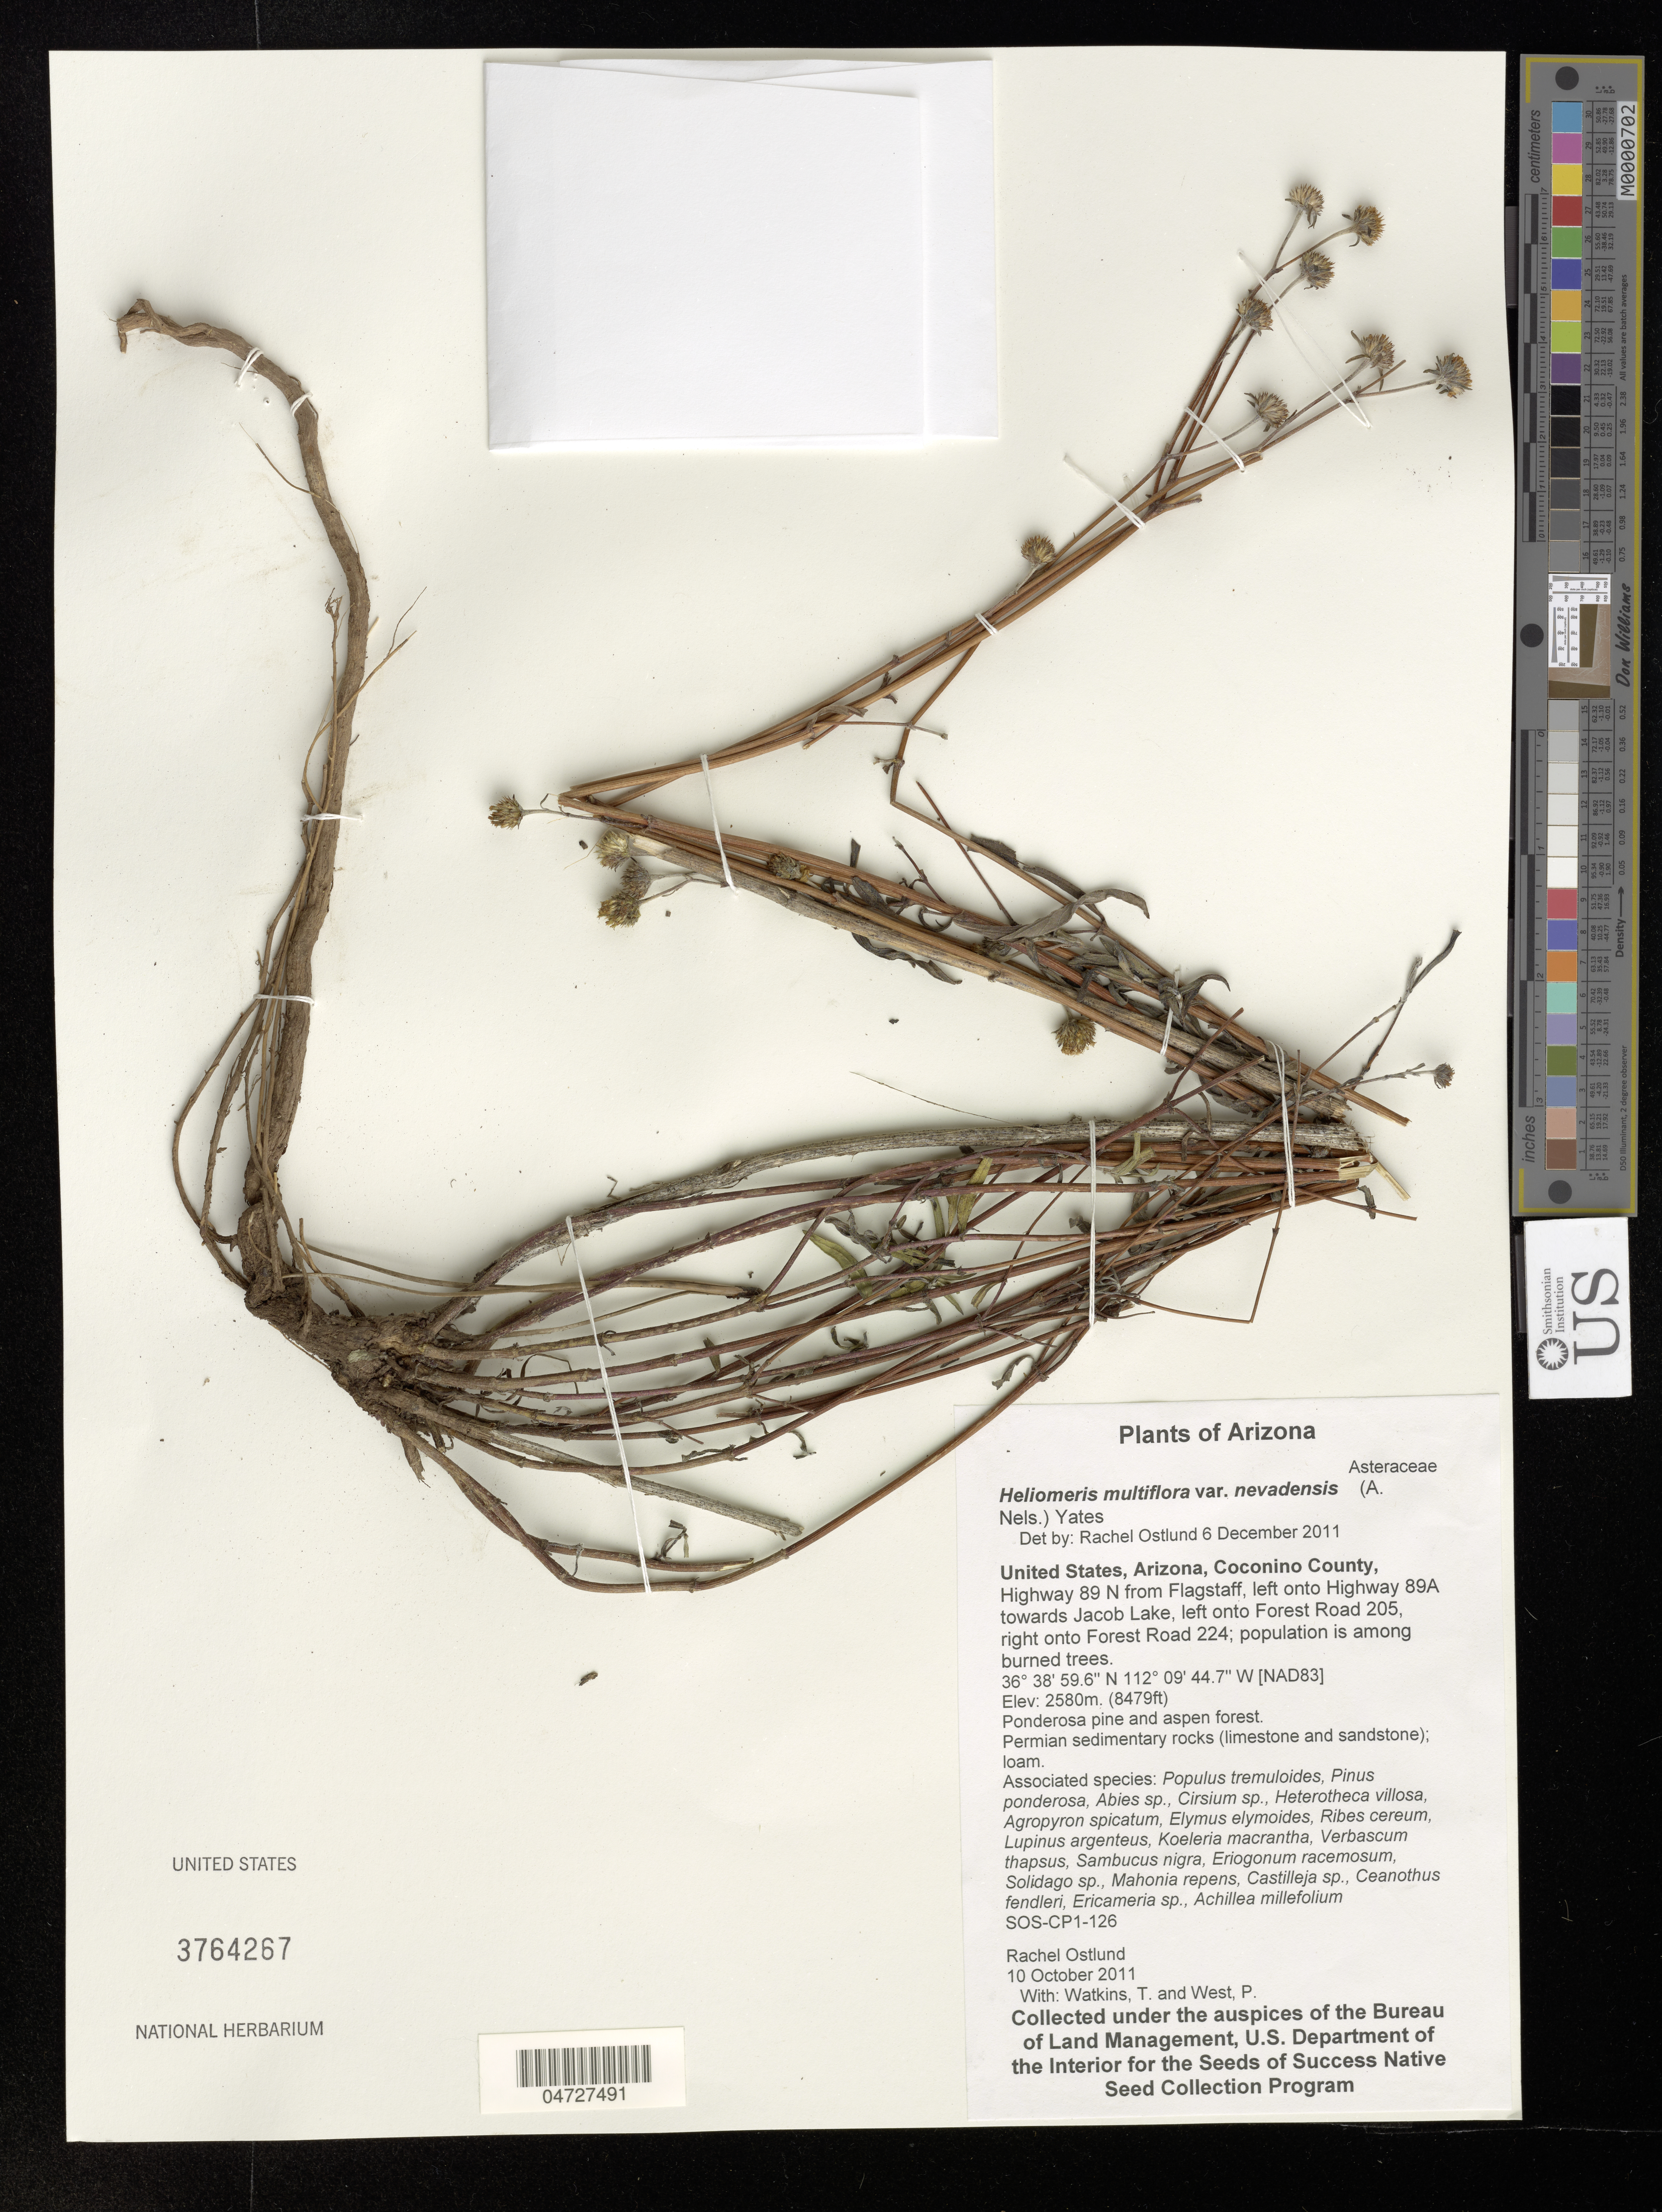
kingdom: Plantae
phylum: Tracheophyta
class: Magnoliopsida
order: Asterales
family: Asteraceae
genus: Heliomeris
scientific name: Heliomeris multiflora var. nevadensis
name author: (A. Nelson) Blake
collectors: R. Ostlund, T. Watkins & P. West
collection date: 2011-10-10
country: United States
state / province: Arizona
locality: Coconino County, Highway 89 N from Flagstaff, left onto Highway 89A towards Jacob Lake, left onto Forest Road 205, right onto Forest Road 224; population is among burned trees.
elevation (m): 2580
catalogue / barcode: US 3764267